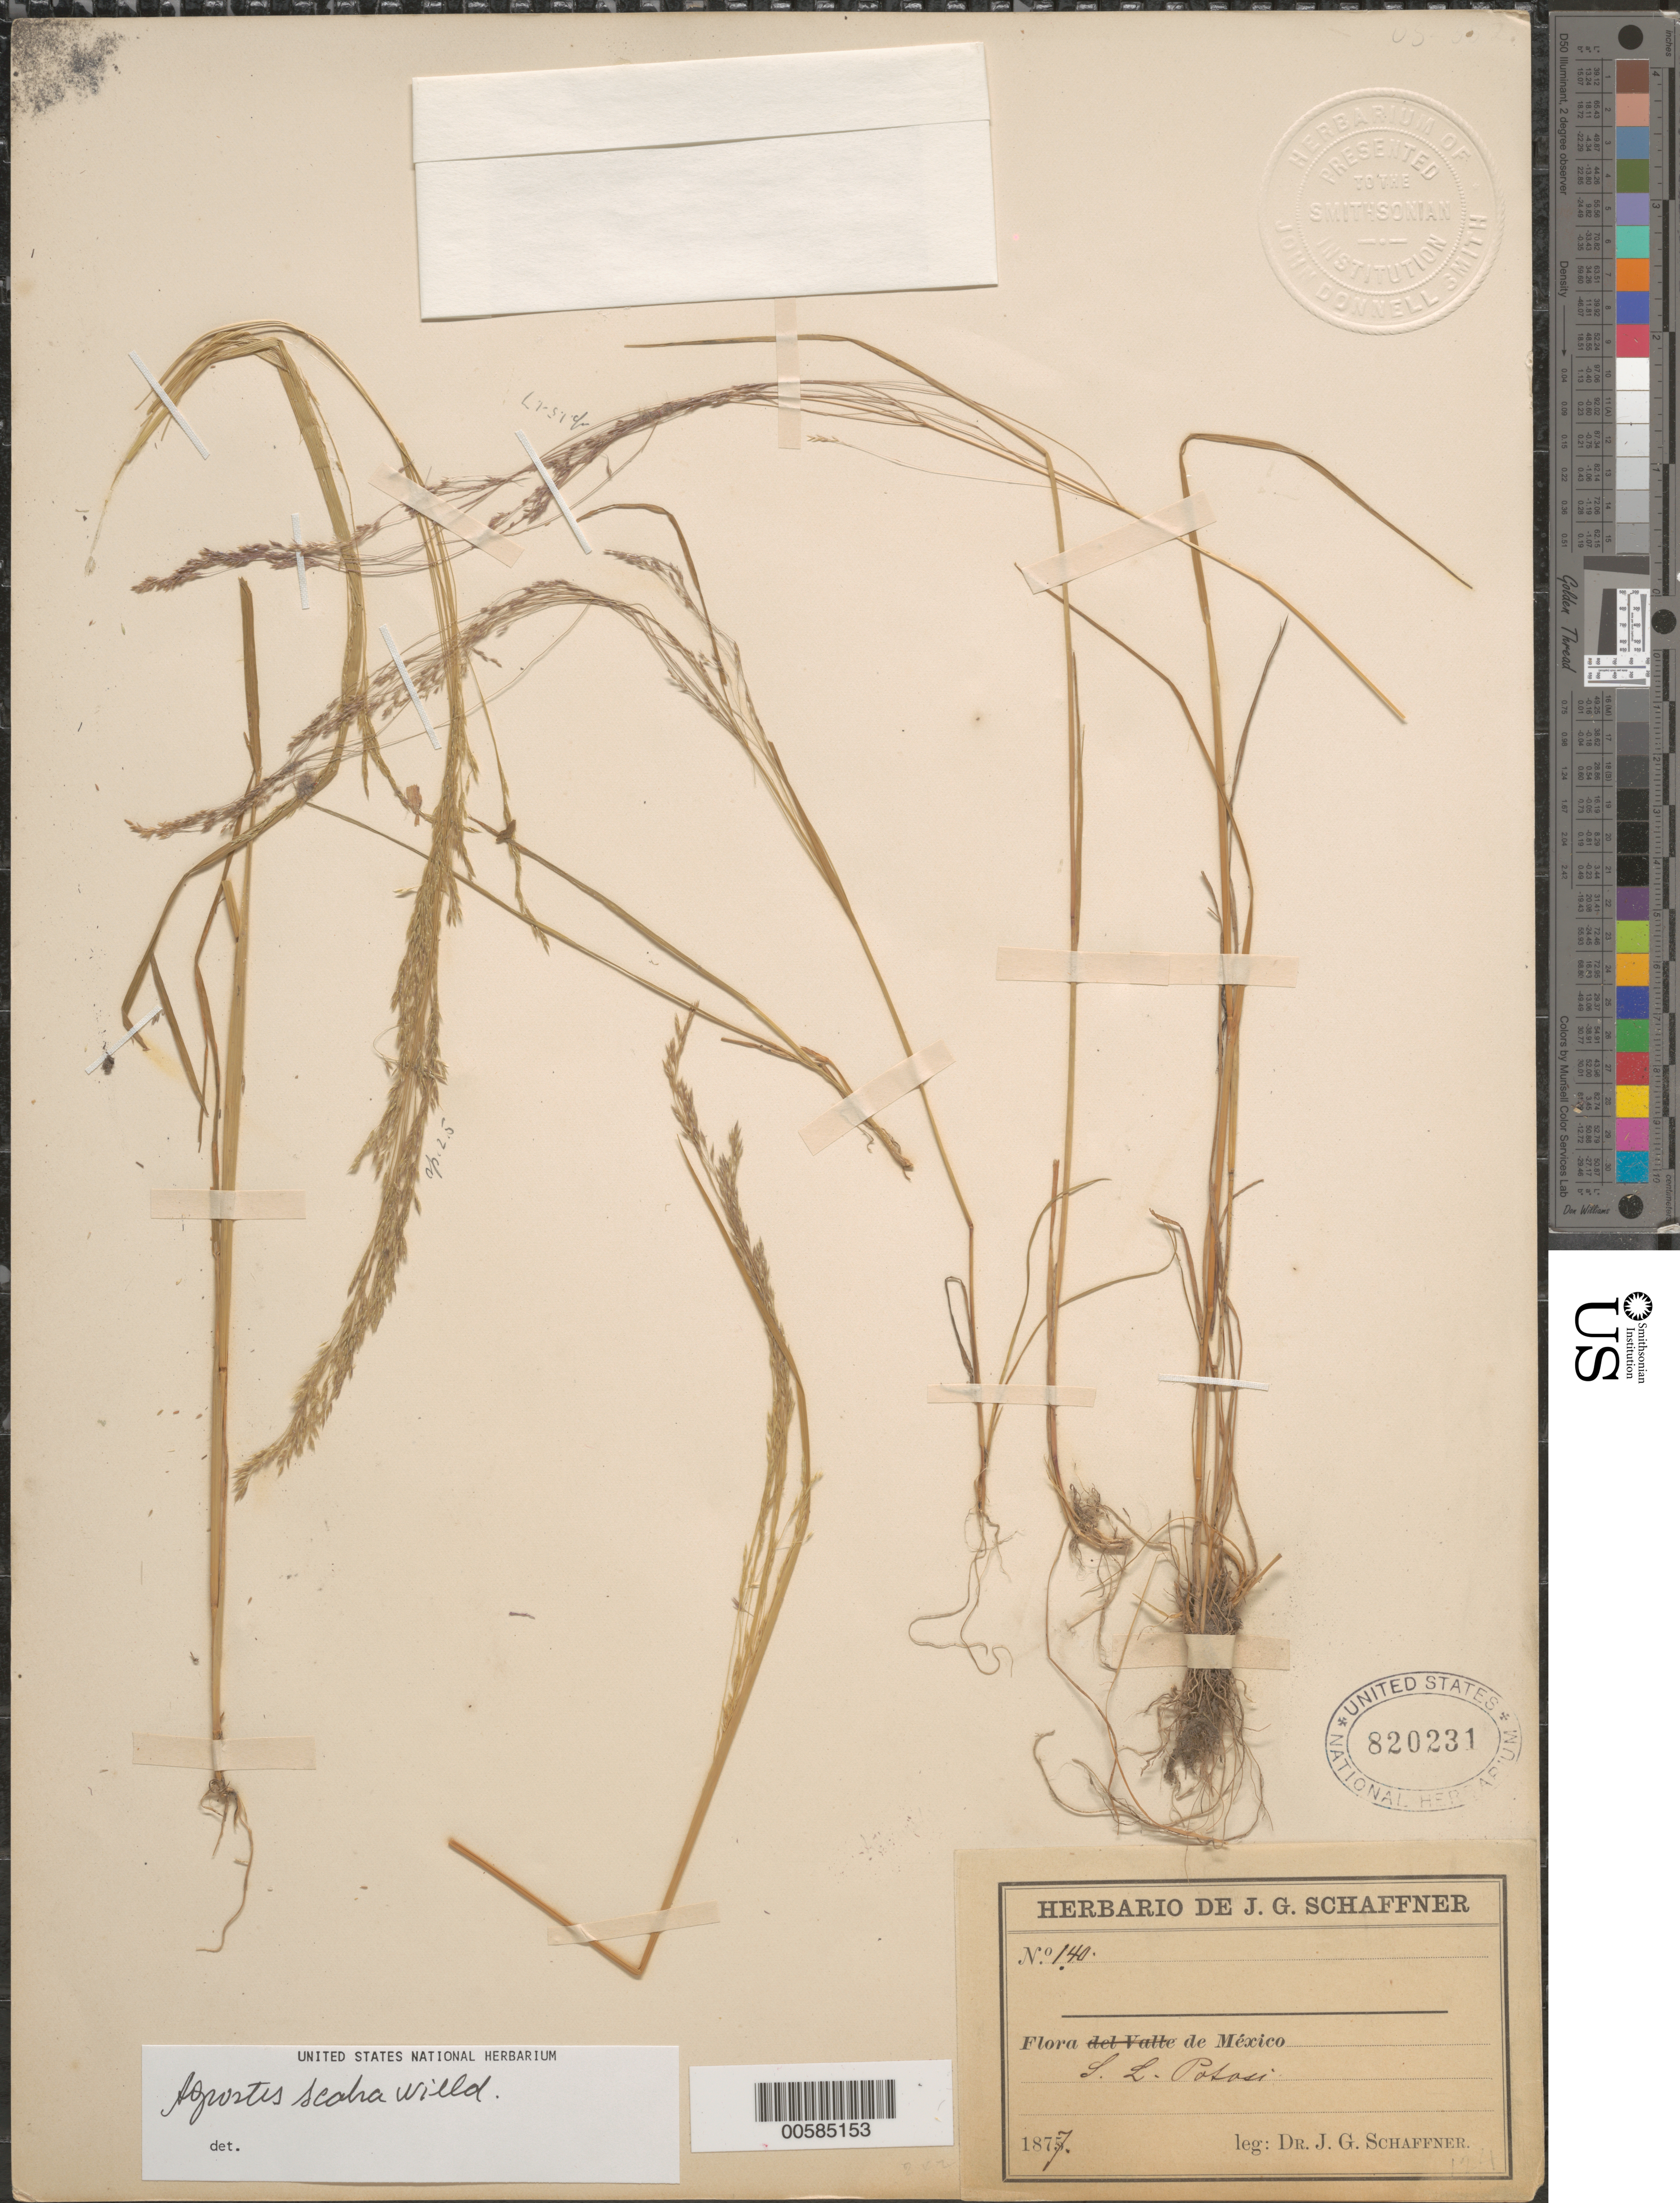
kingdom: Plantae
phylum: Tracheophyta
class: Liliopsida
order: Poales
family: Poaceae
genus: Agrostis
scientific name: Agrostis scabra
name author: Willd.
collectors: J. G. Schaffner et al.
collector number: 140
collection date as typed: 0 1877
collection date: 1877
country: Mexico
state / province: San Luis Potosi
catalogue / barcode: US 820231